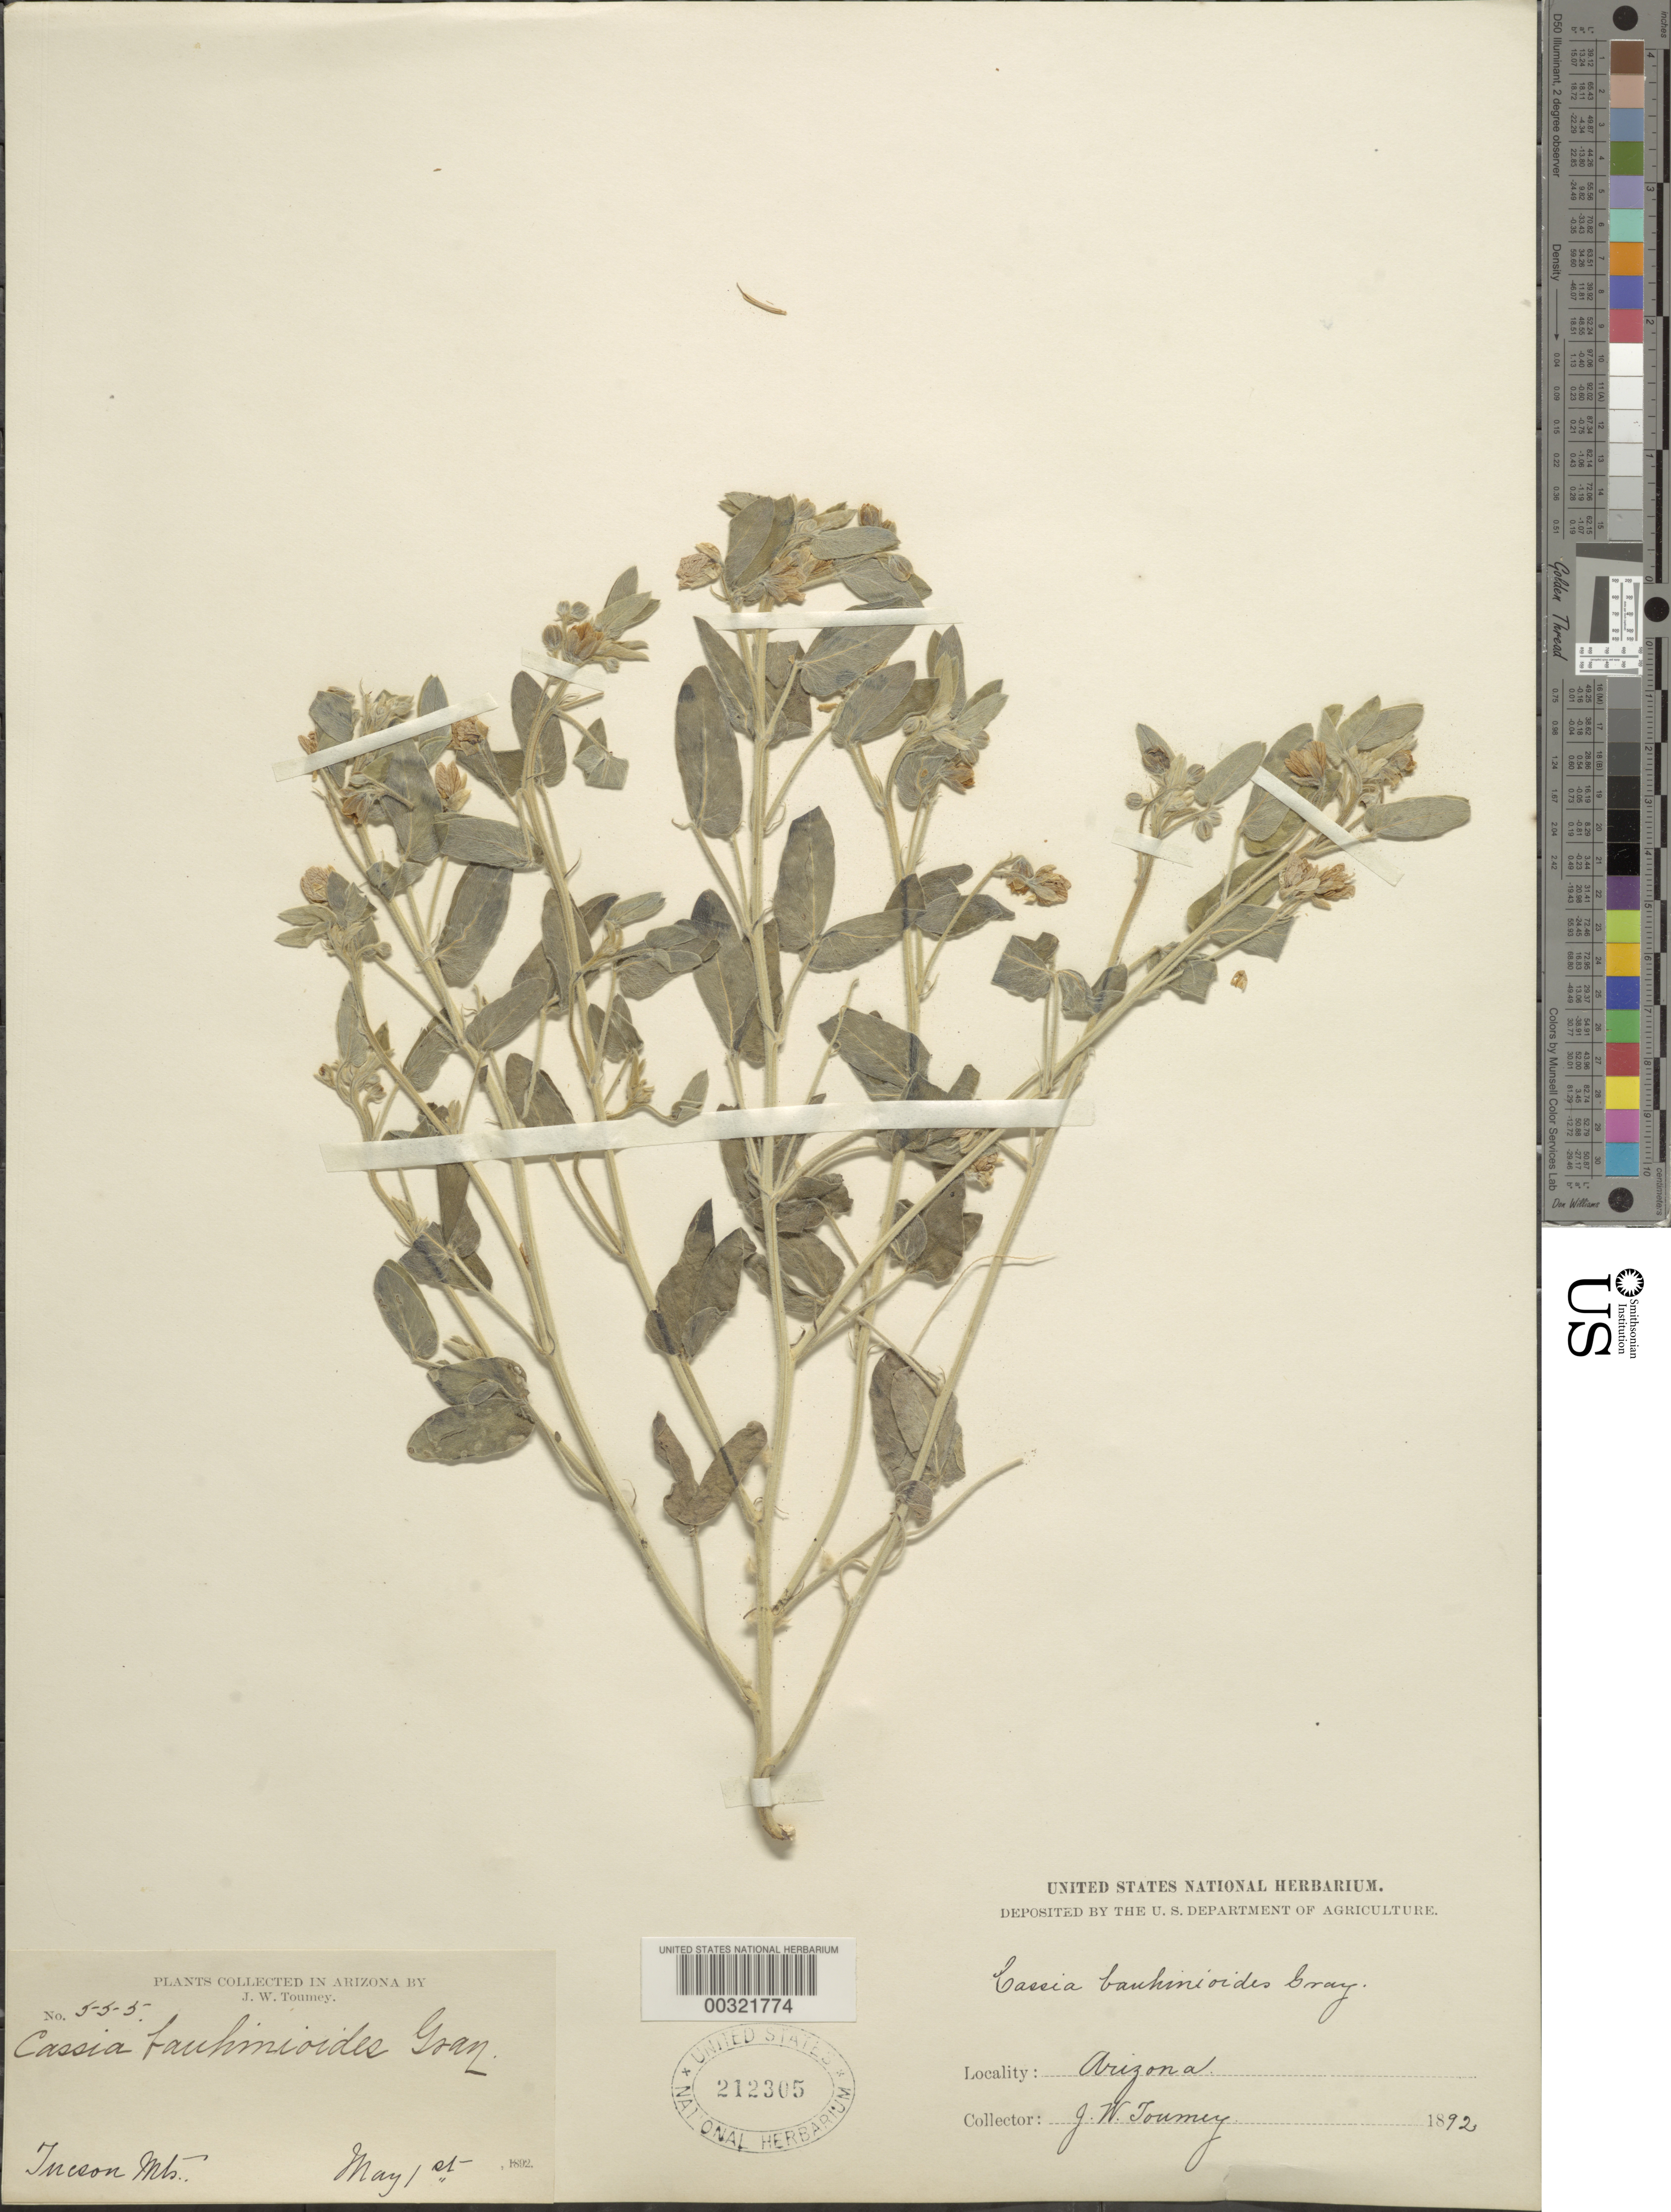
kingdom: Plantae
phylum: Tracheophyta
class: Magnoliopsida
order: Fabales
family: Fabaceae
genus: Senna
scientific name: Senna bauhinioides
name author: (A. Gray) H.S. Irwin & Barneby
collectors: J. W. Toumey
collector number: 555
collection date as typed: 01 May 1892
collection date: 1892-05-01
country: United States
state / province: Arizona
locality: Tucson mts.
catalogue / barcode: US 212305